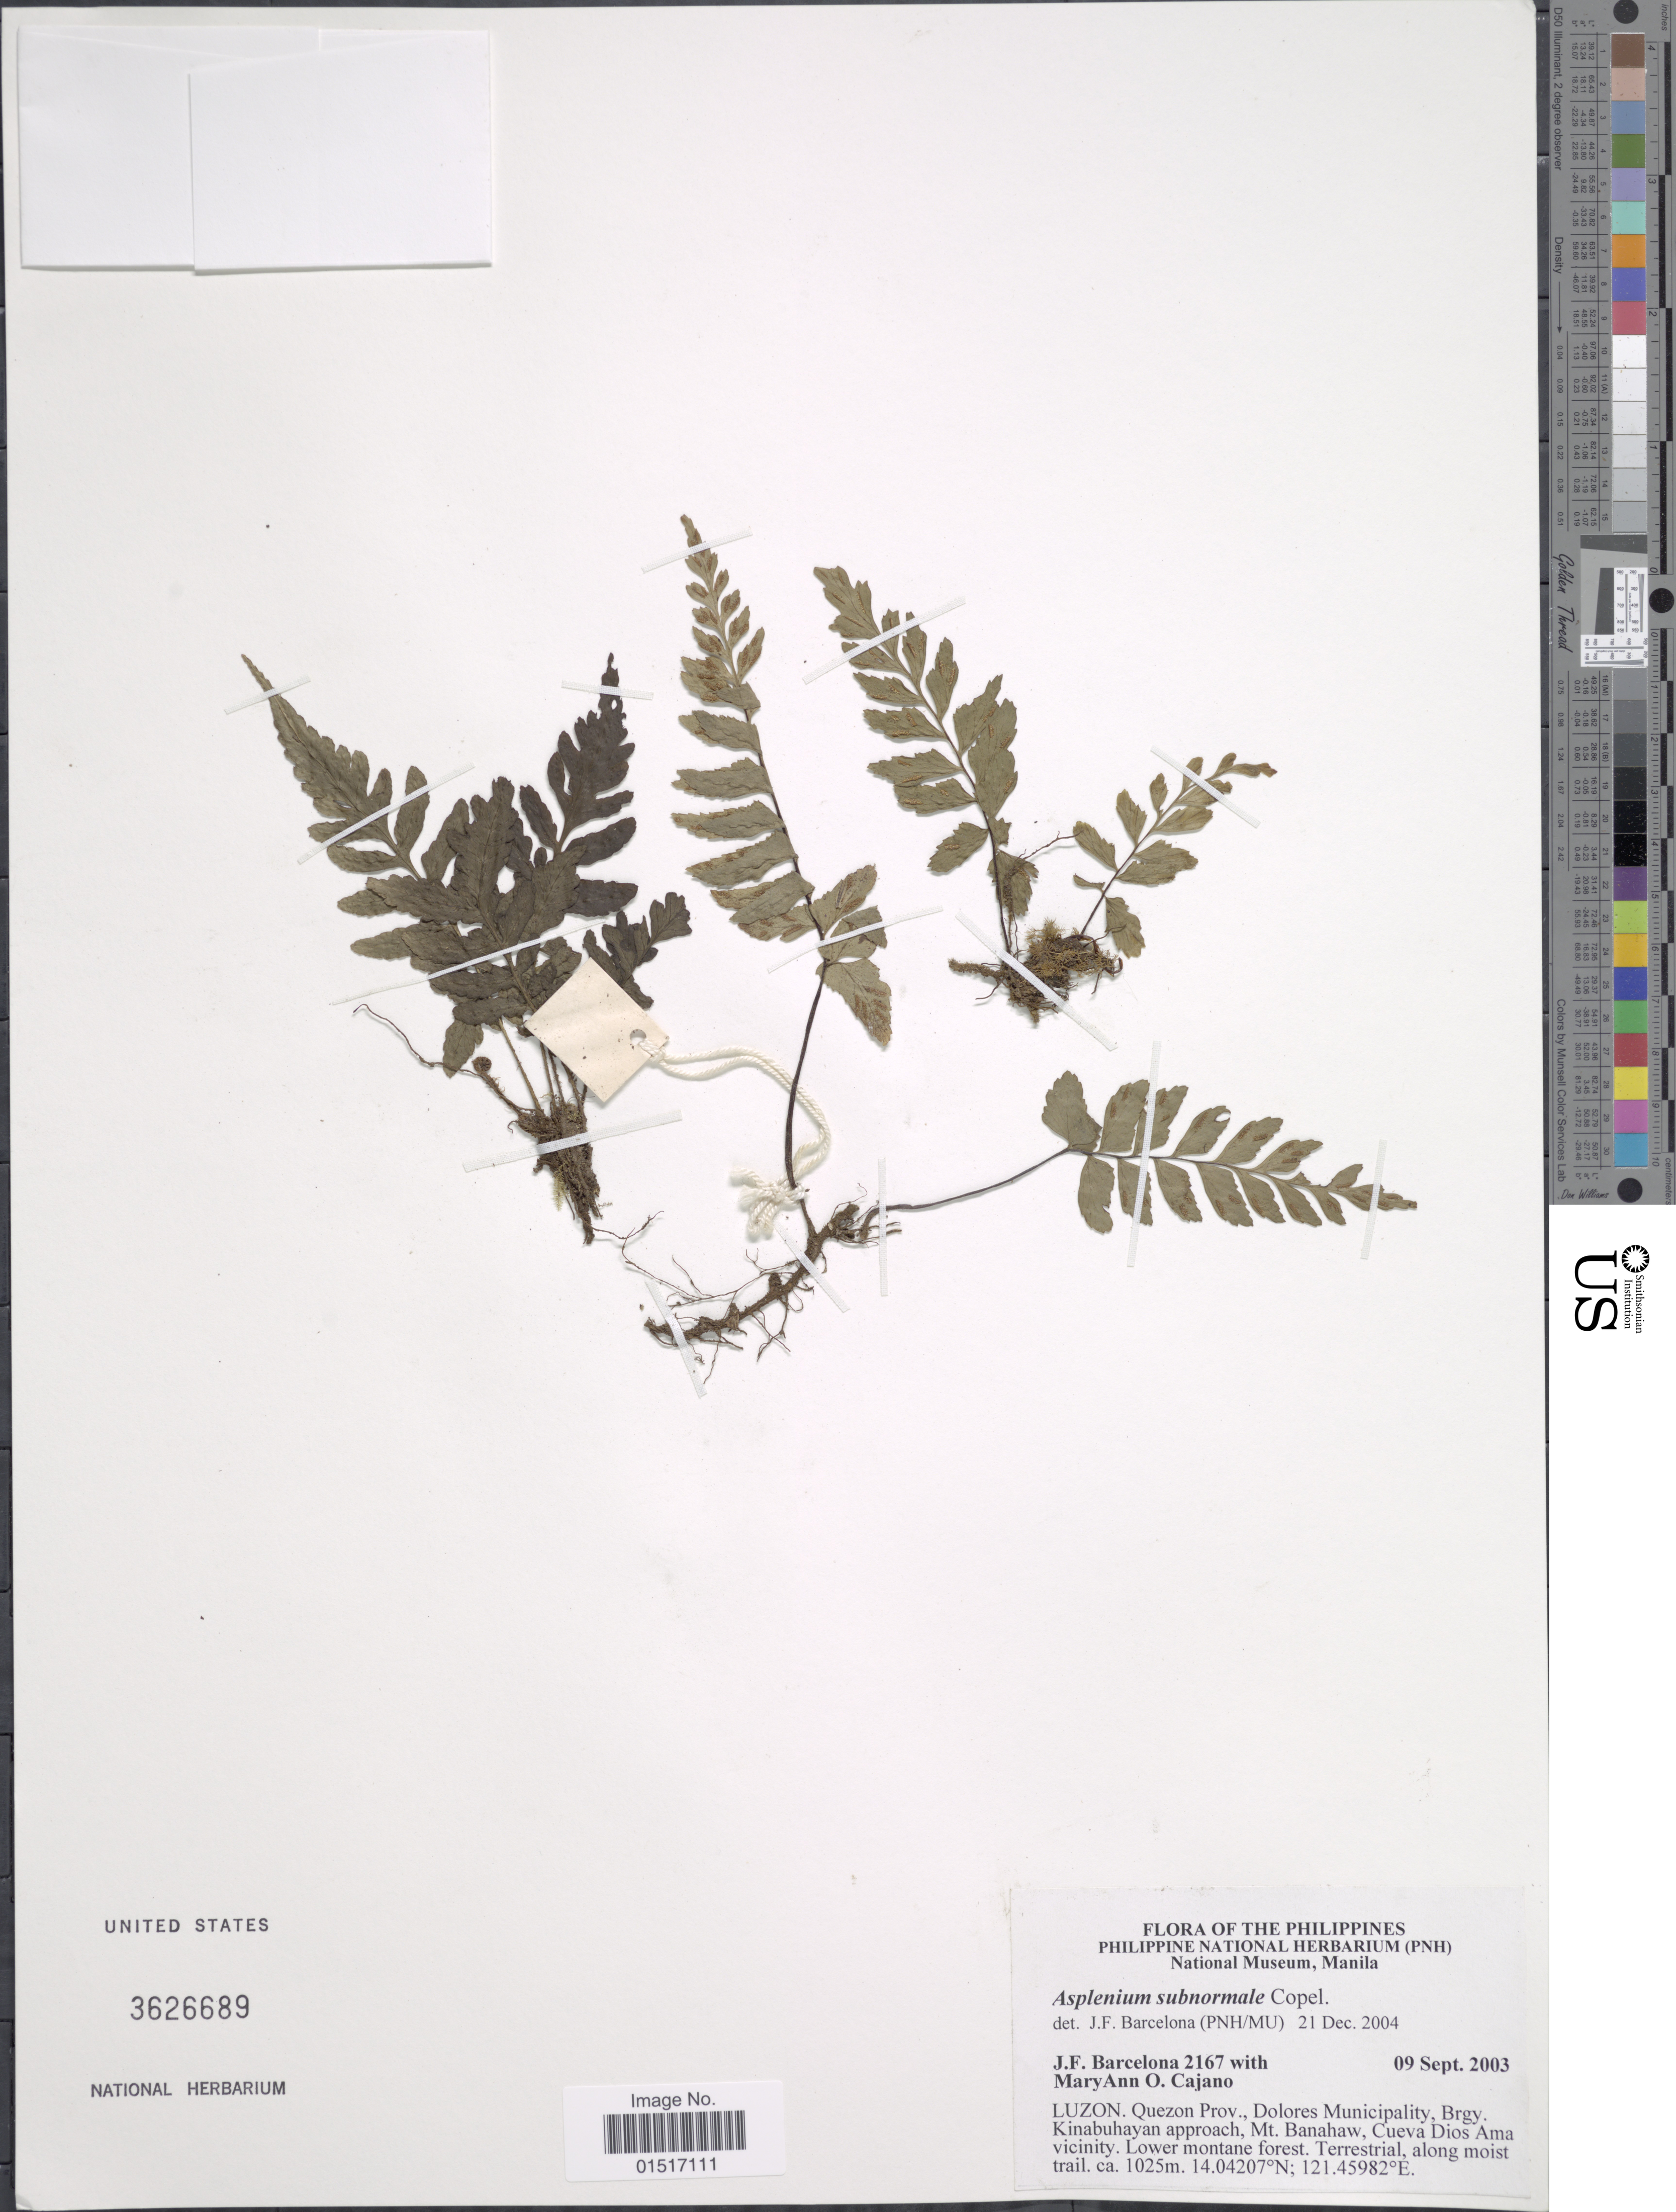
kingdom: Plantae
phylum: Tracheophyta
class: Polypodiopsida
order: Polypodiales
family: Aspleniaceae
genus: Asplenium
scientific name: Asplenium subnormale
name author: Copel.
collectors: J. F. Barcelona & M. Cajano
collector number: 2167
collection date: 2003-09-09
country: Philippines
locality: Luzon. Quezon Prov., Dolores Municipality, Brgy. Kinabuhayan approach, Mt. Banahaw, Cueva Dios Ama vicinity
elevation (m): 1025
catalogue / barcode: US 3626689